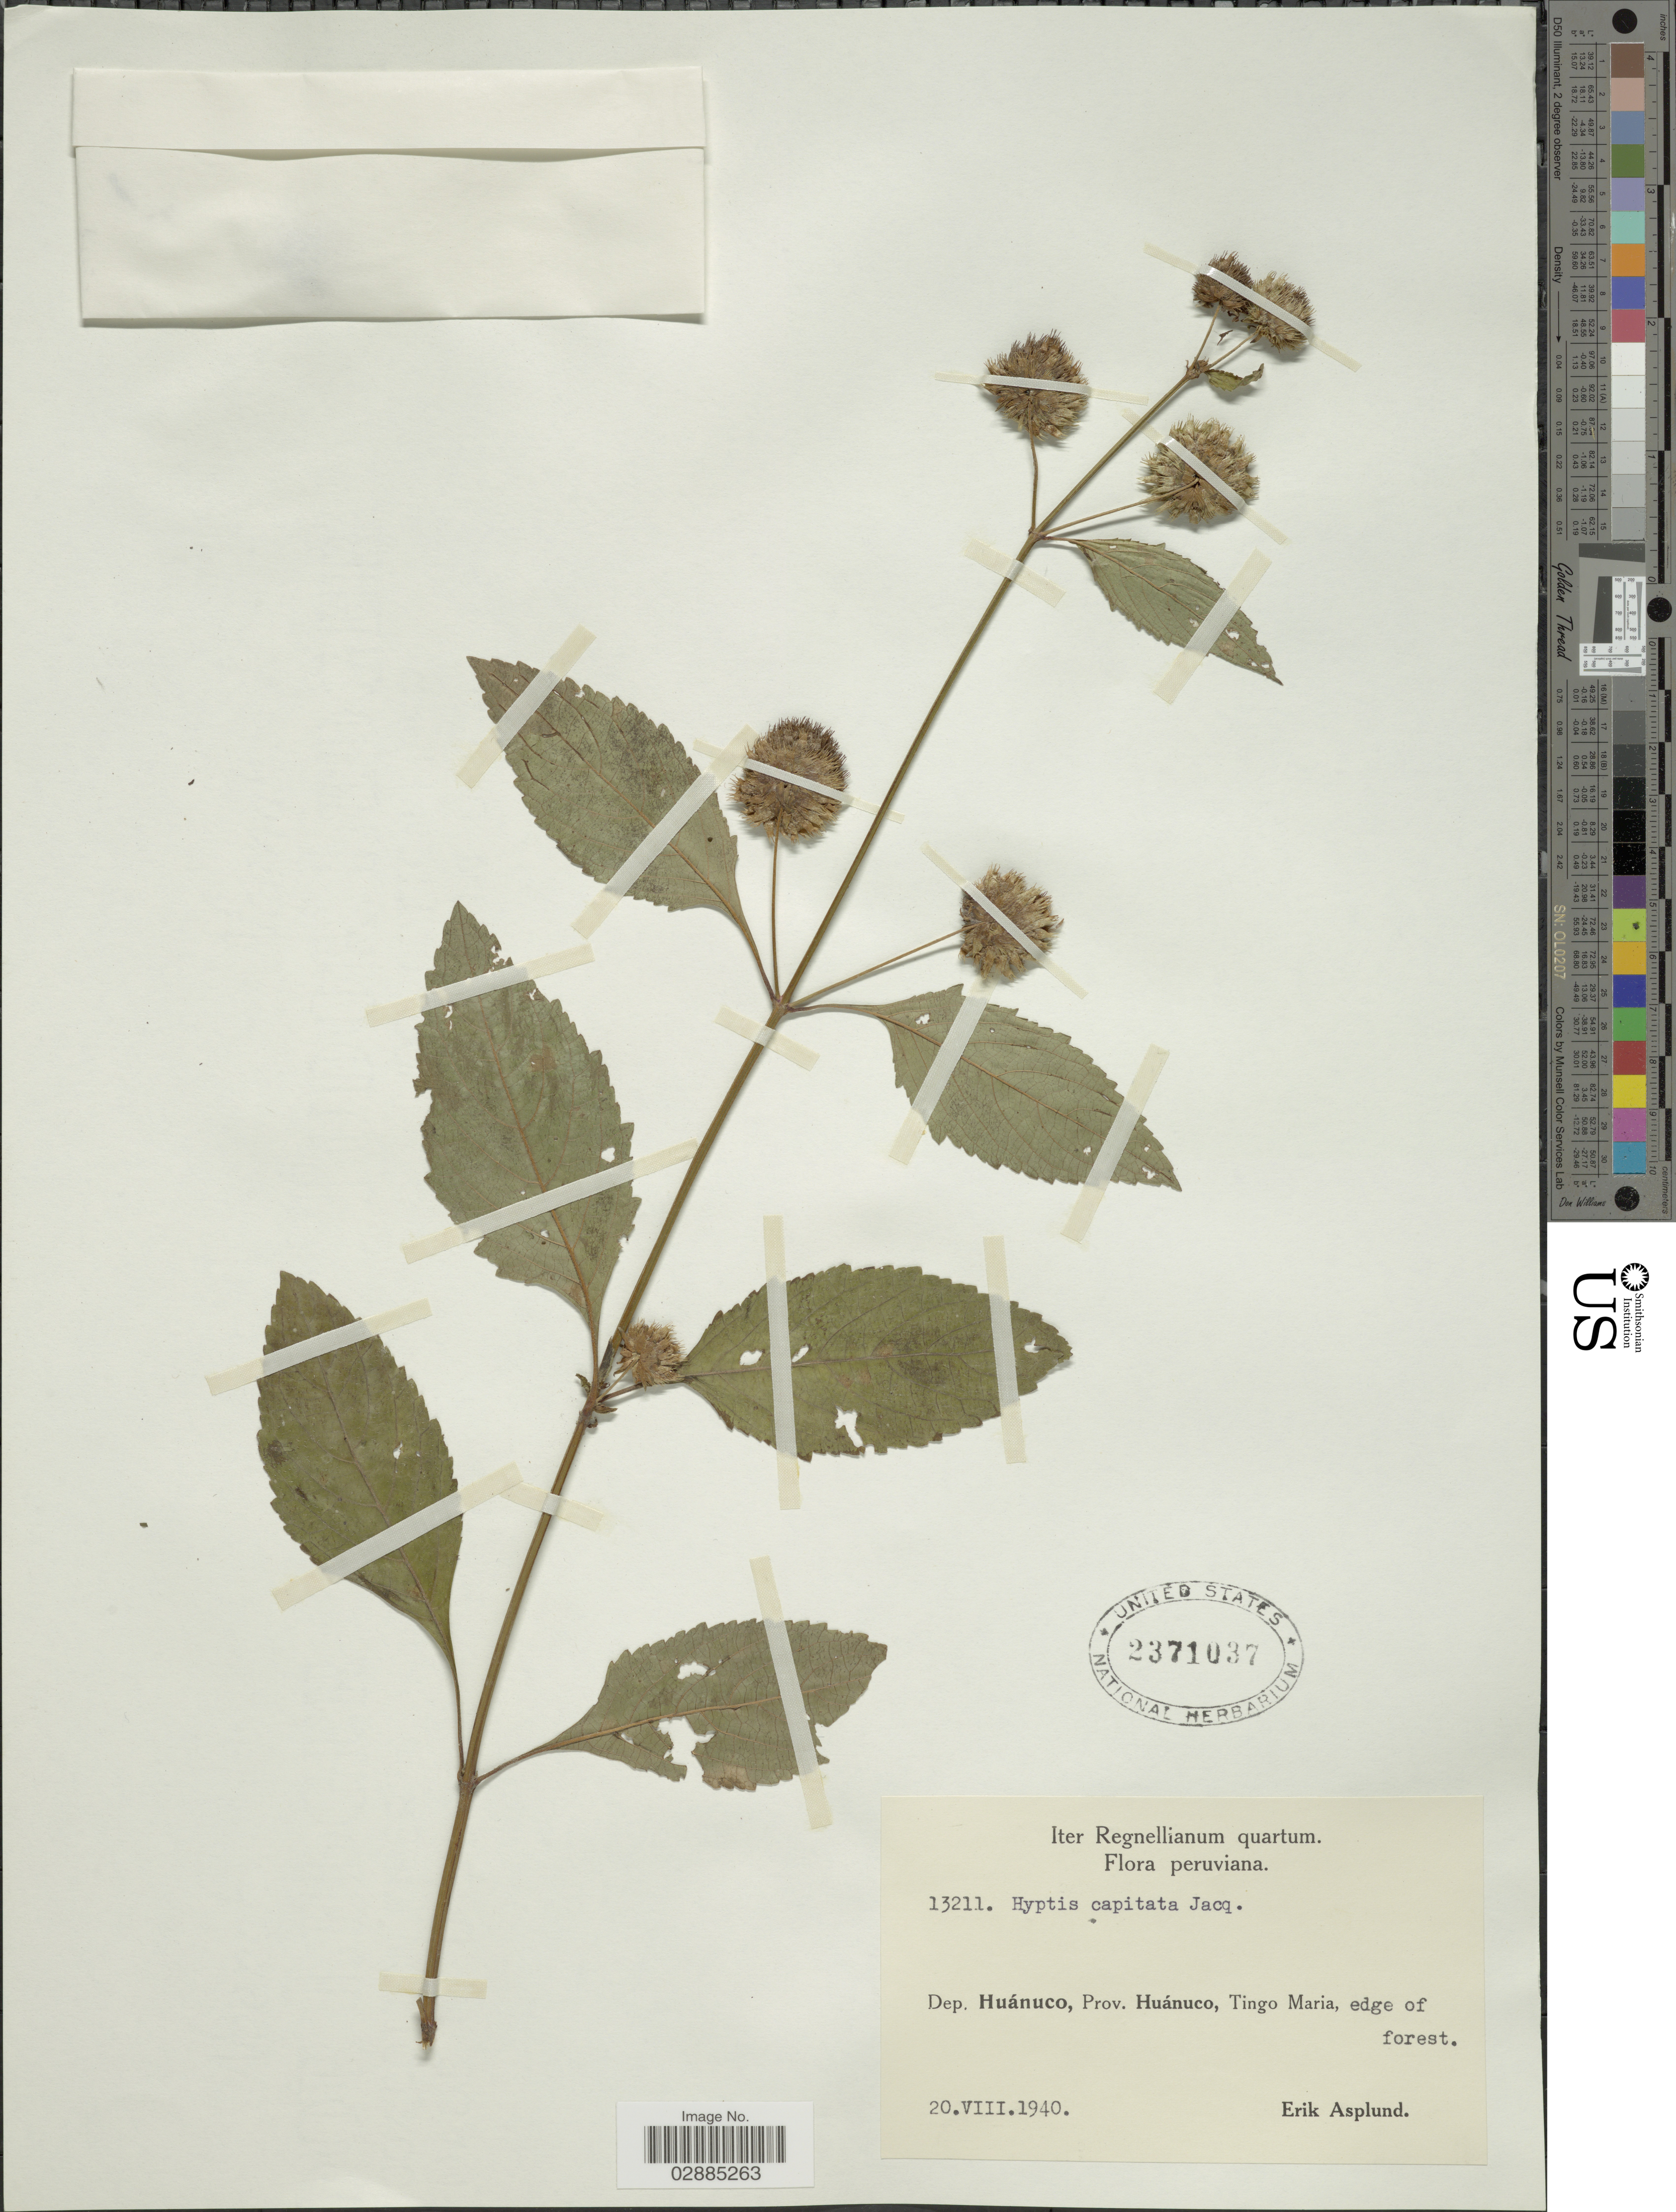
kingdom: Plantae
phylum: Tracheophyta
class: Magnoliopsida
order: Lamiales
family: Lamiaceae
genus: Hyptis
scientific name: Hyptis capitata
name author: Jacq.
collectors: E. Asplund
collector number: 13211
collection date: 1940-08-20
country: Peru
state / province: Huánuco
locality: Dep. Huánuco, Prov. Huánuco, Tingo Maria, edge of forest.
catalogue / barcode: US 2371037